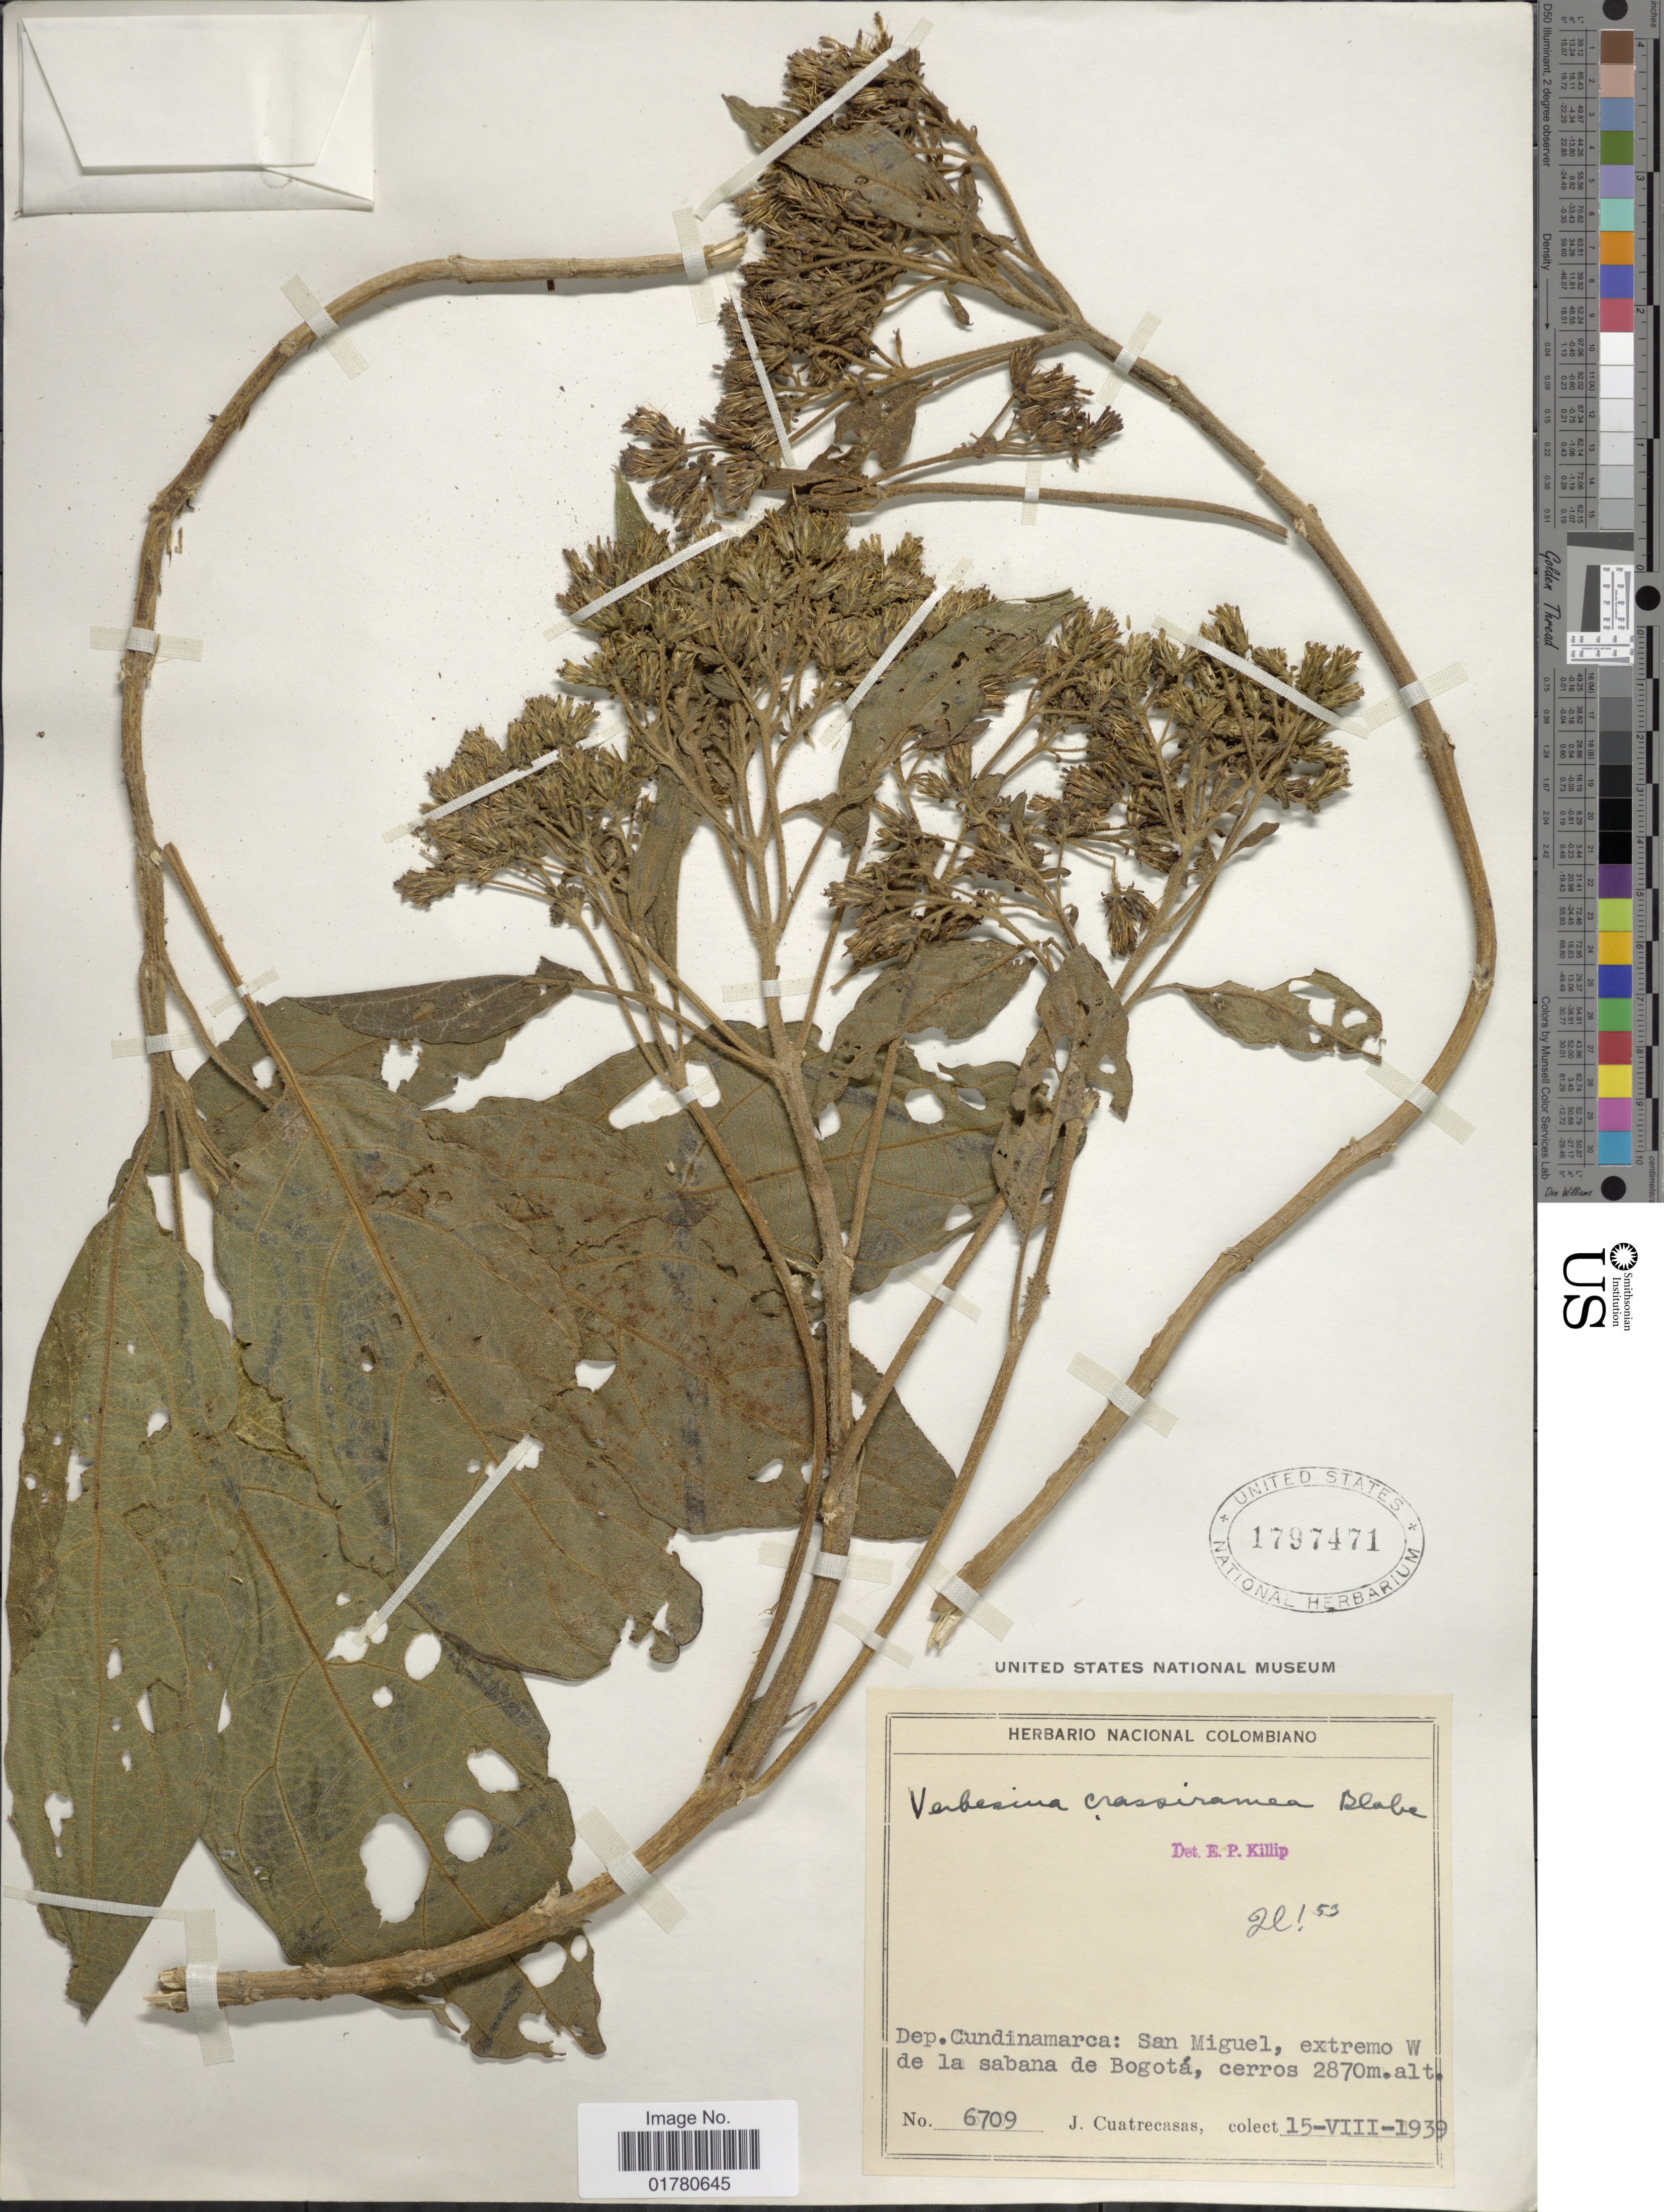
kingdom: Plantae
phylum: Tracheophyta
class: Magnoliopsida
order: Asterales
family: Asteraceae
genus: Verbesina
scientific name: Verbesina crassiramea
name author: S.F. Blake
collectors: J. Cuatrecasas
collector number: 6709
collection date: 1939-08-15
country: Colombia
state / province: Cundinamarca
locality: Dep. Cundinamarca; San Miguel, extremo W de la sabana de Bogotá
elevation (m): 2870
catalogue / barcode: US 1797471